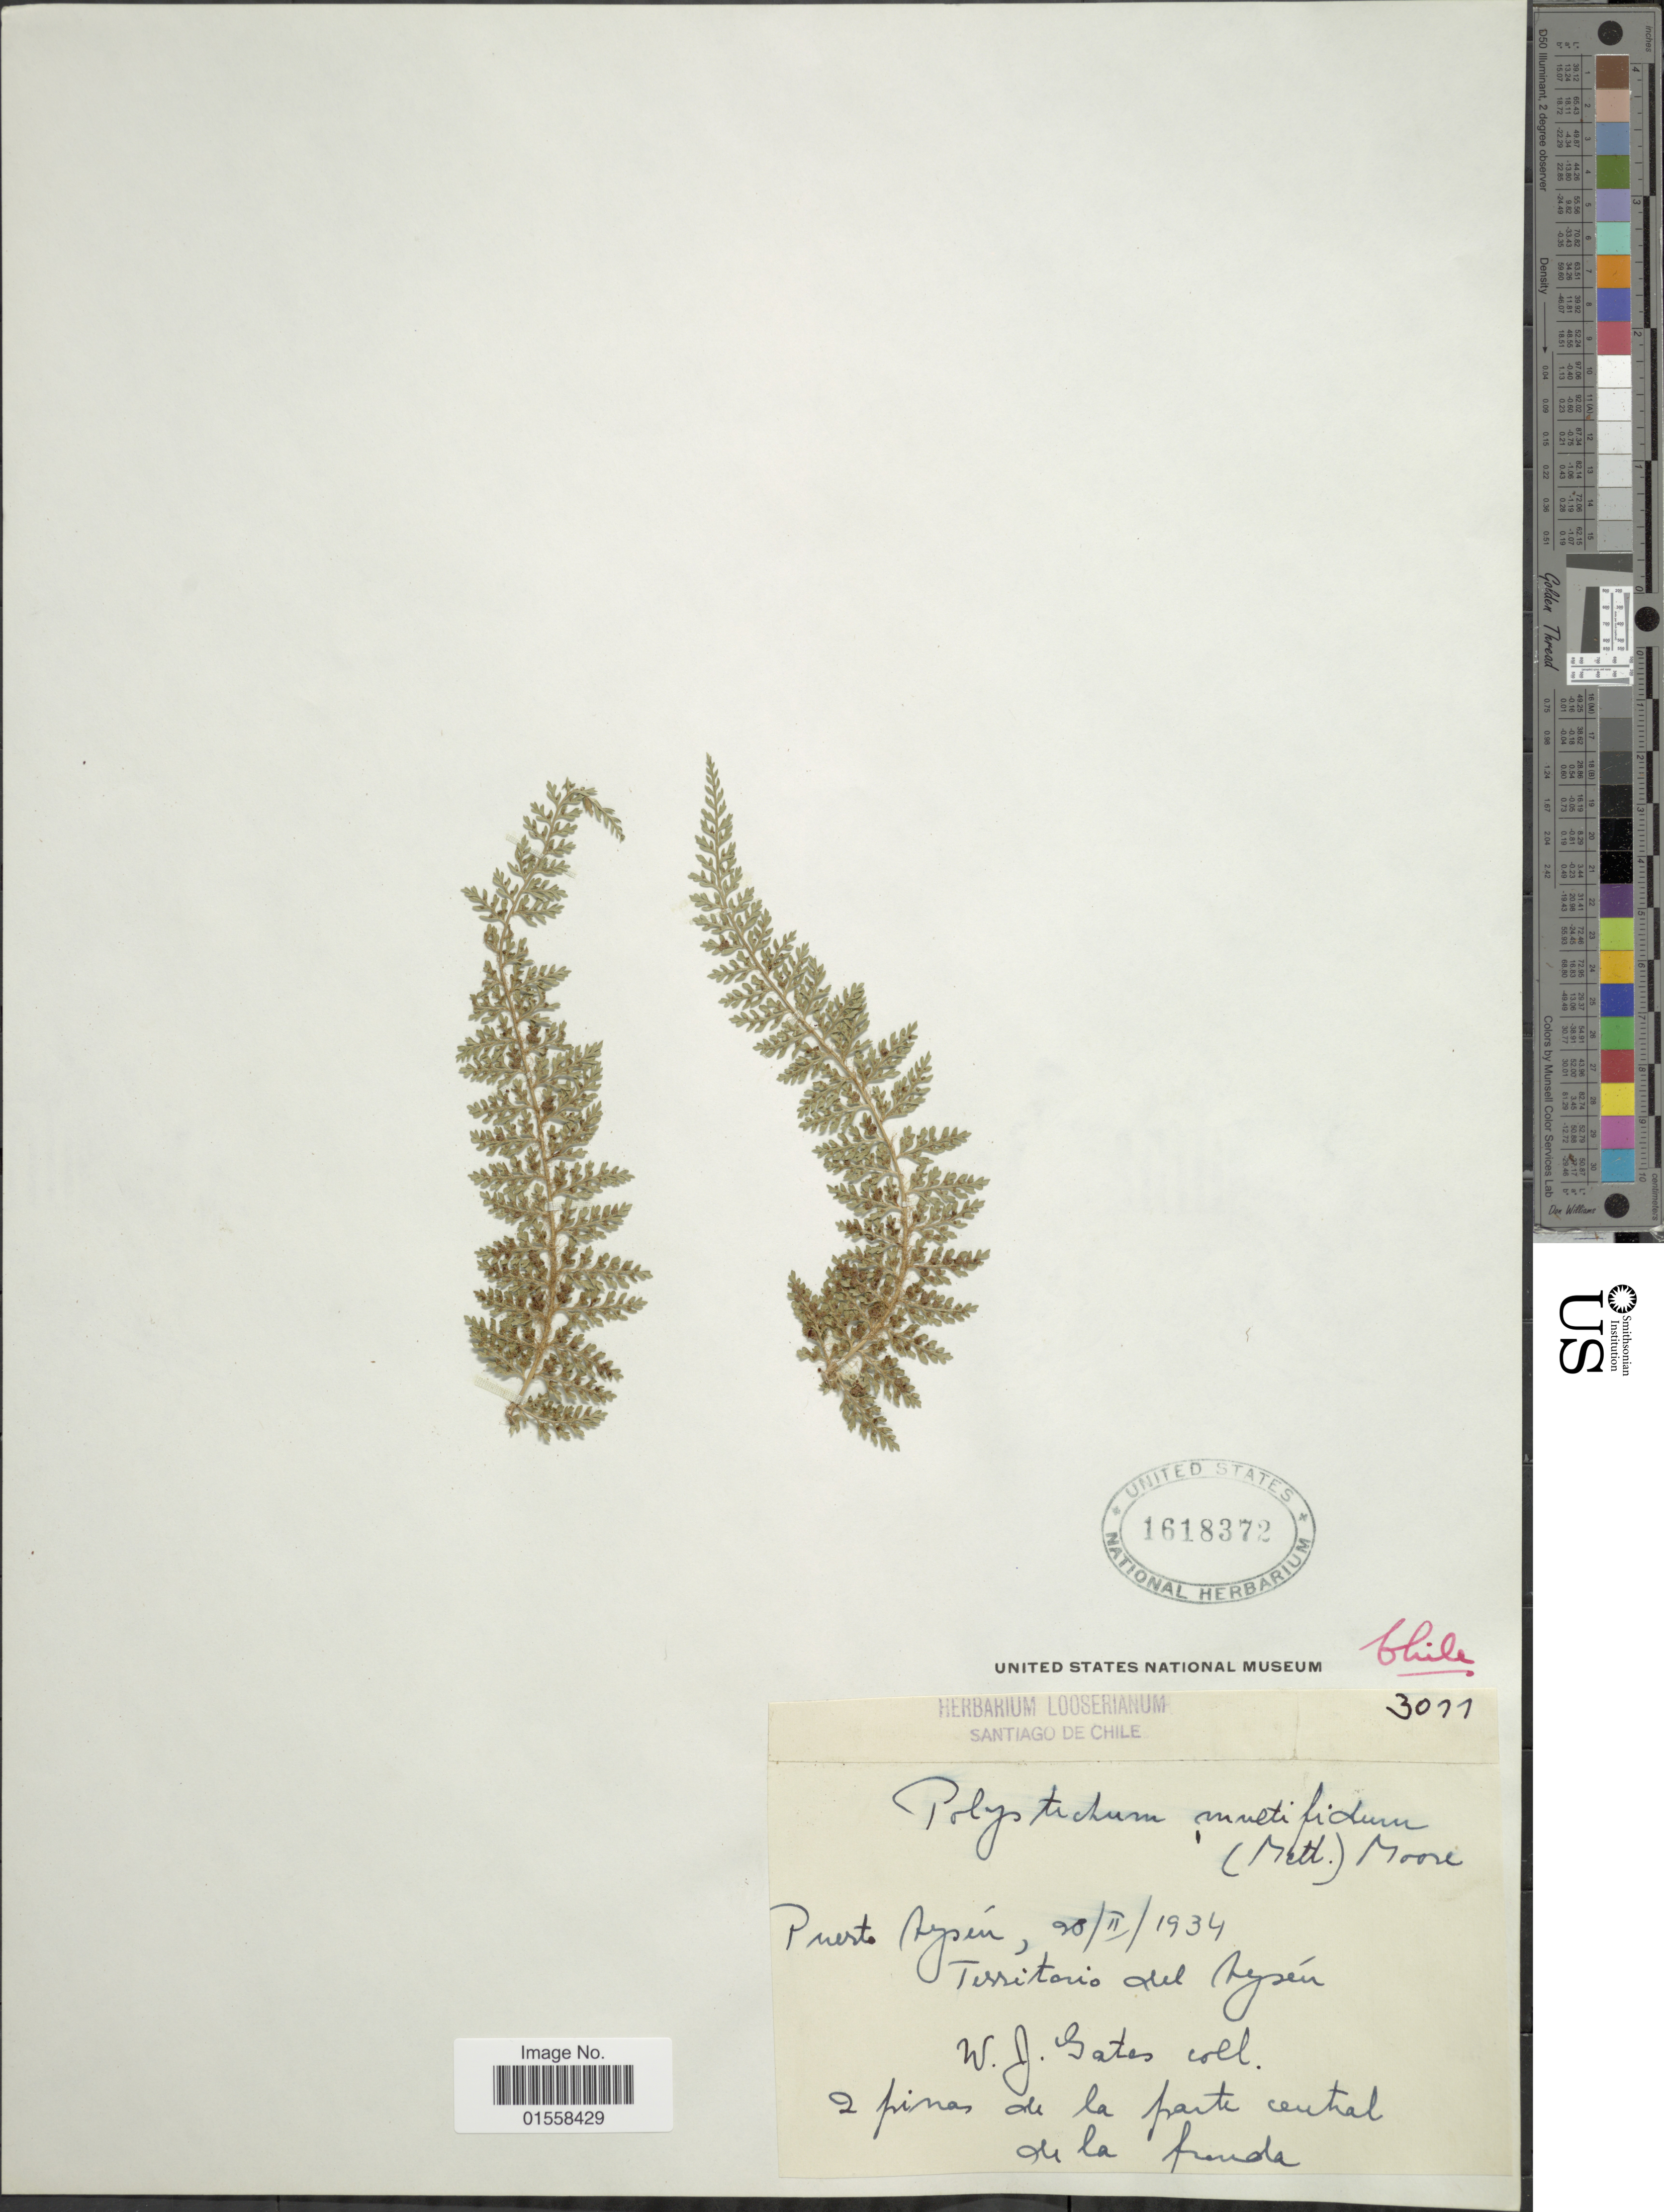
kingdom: Plantae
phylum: Tracheophyta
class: Polypodiopsida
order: Polypodiales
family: Dryopteridaceae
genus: Polystichum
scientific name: Polystichum multifidum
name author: (Mett.) T. Moore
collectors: W. Gates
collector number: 3011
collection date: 1934-02-28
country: Chile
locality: Puerto Aysén. Territorio del Aysén.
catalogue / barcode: US 1618372